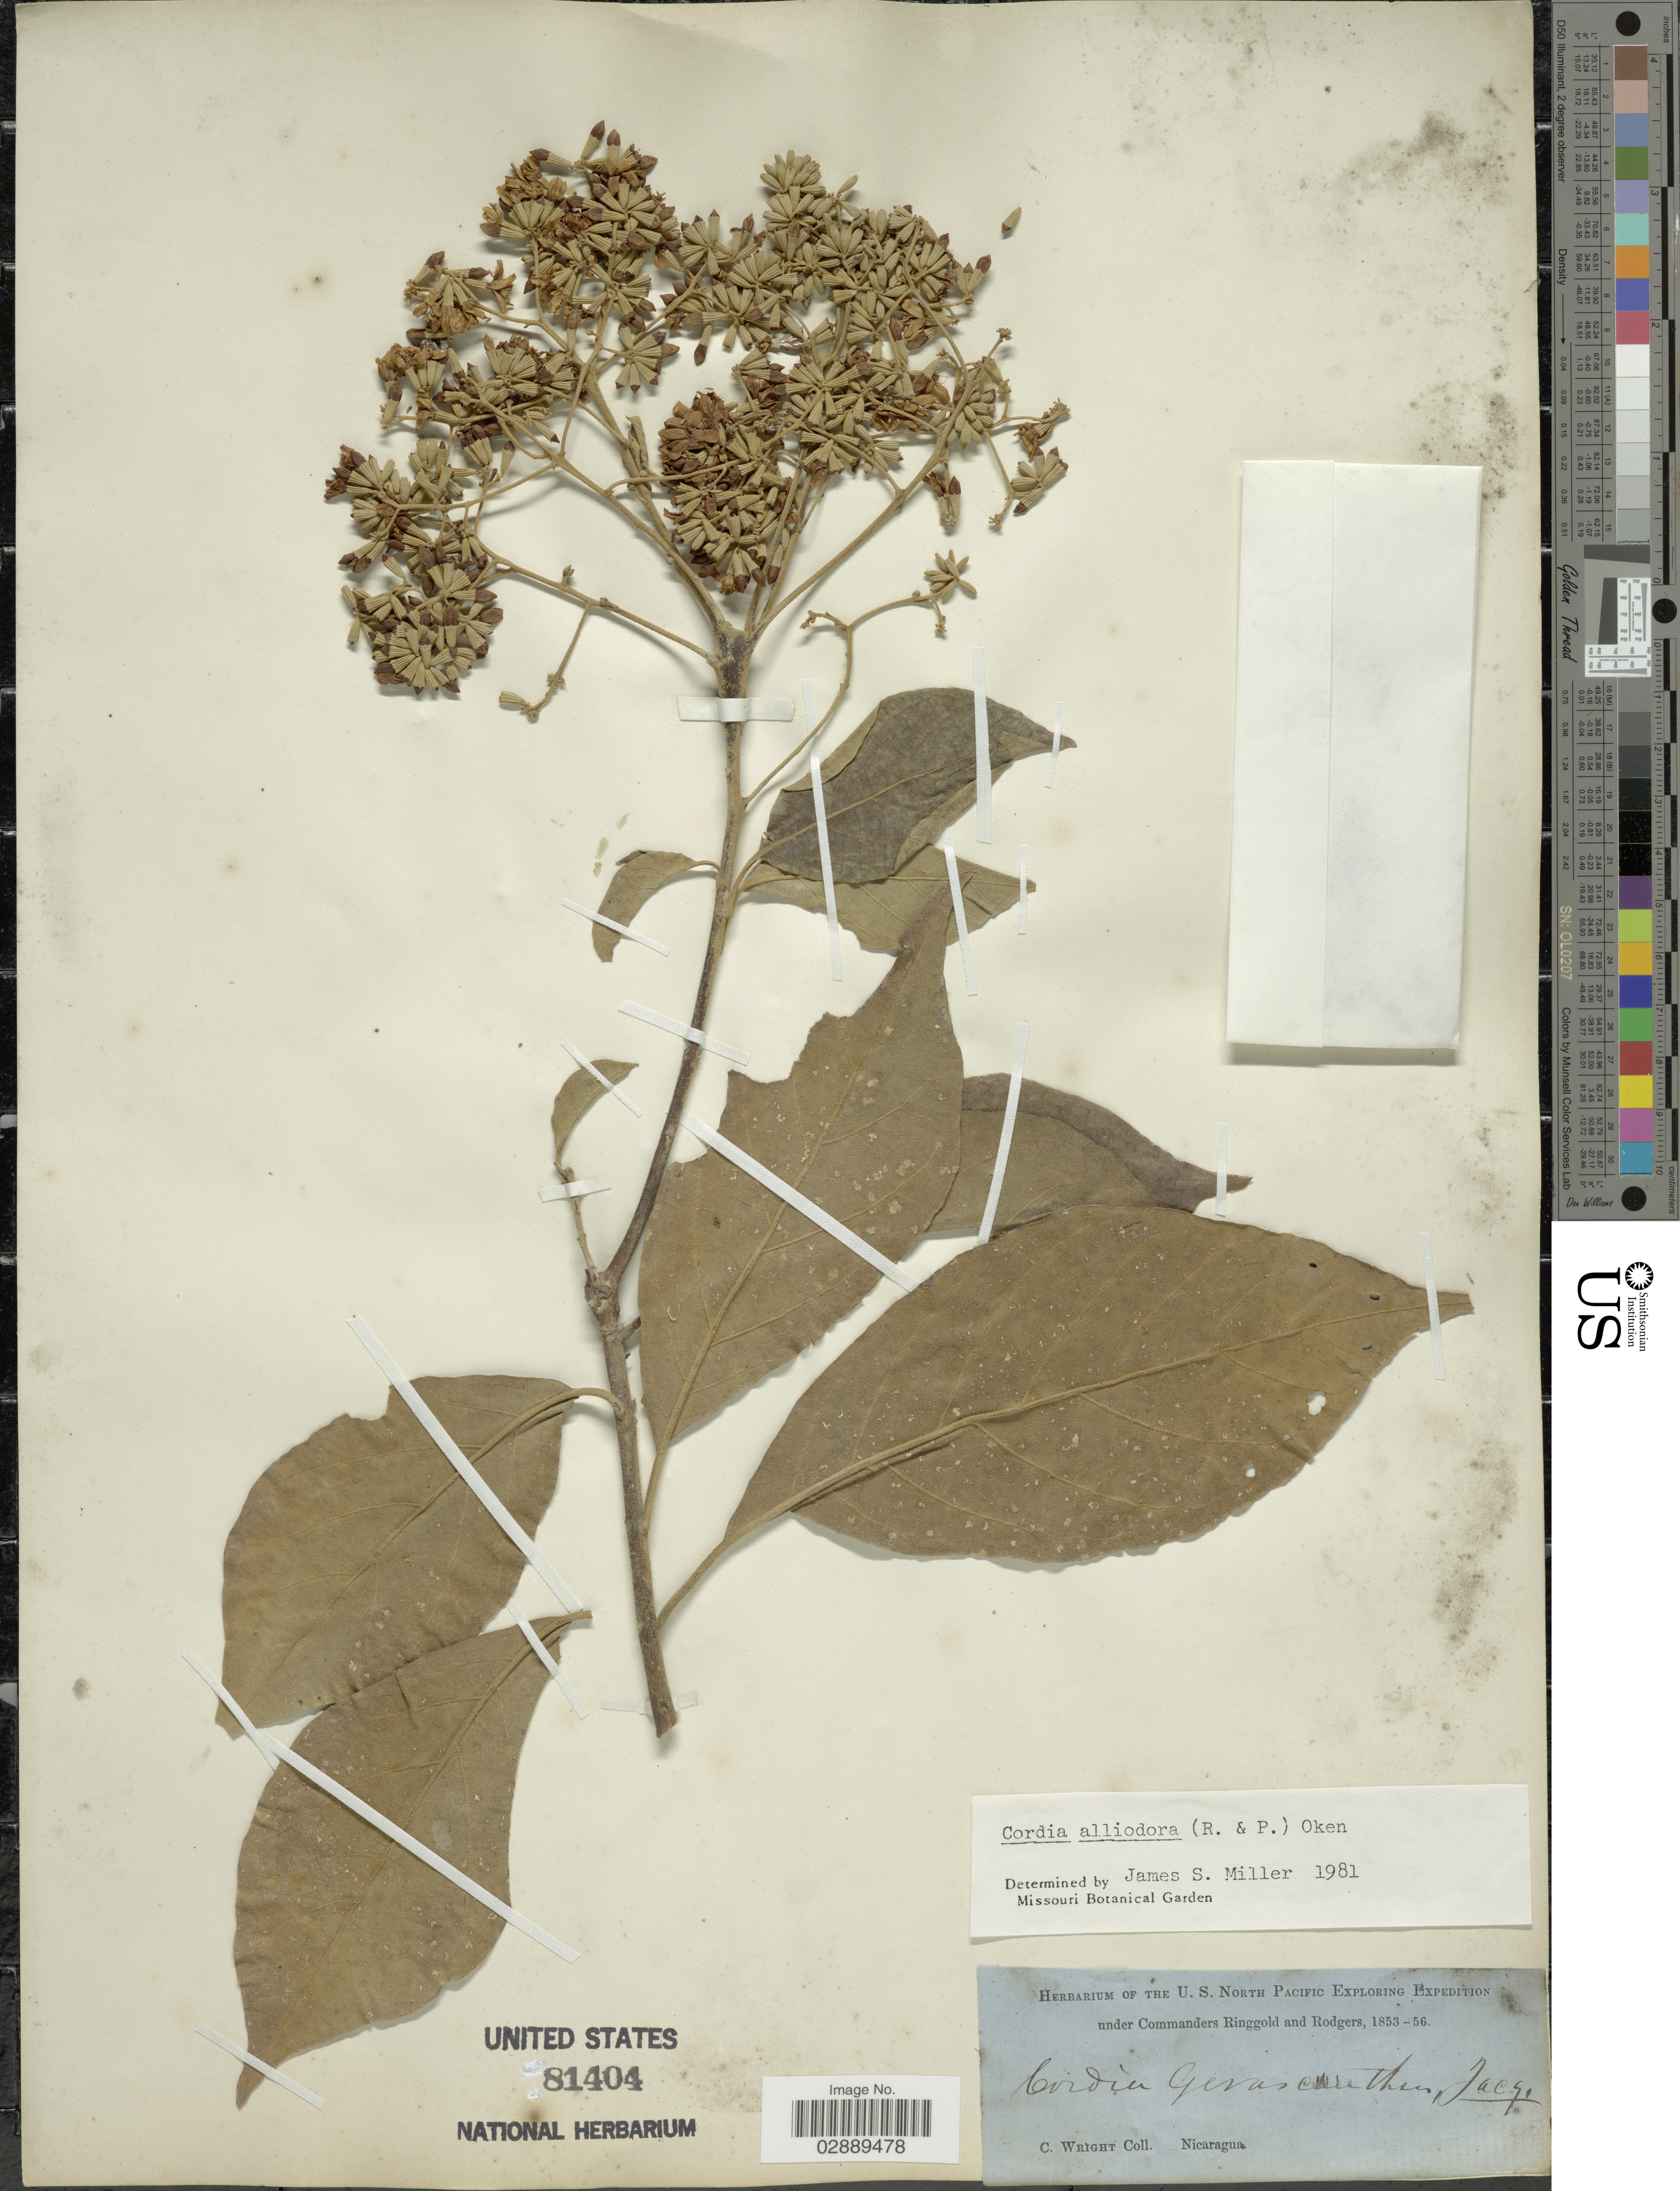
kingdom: Plantae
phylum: Tracheophyta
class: Magnoliopsida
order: Boraginales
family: Cordiaceae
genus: Cordia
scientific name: Cordia alliodora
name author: (Ruiz & Pav.) Oken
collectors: C. Wright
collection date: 1853/1856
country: Nicaragua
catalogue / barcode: US 81404